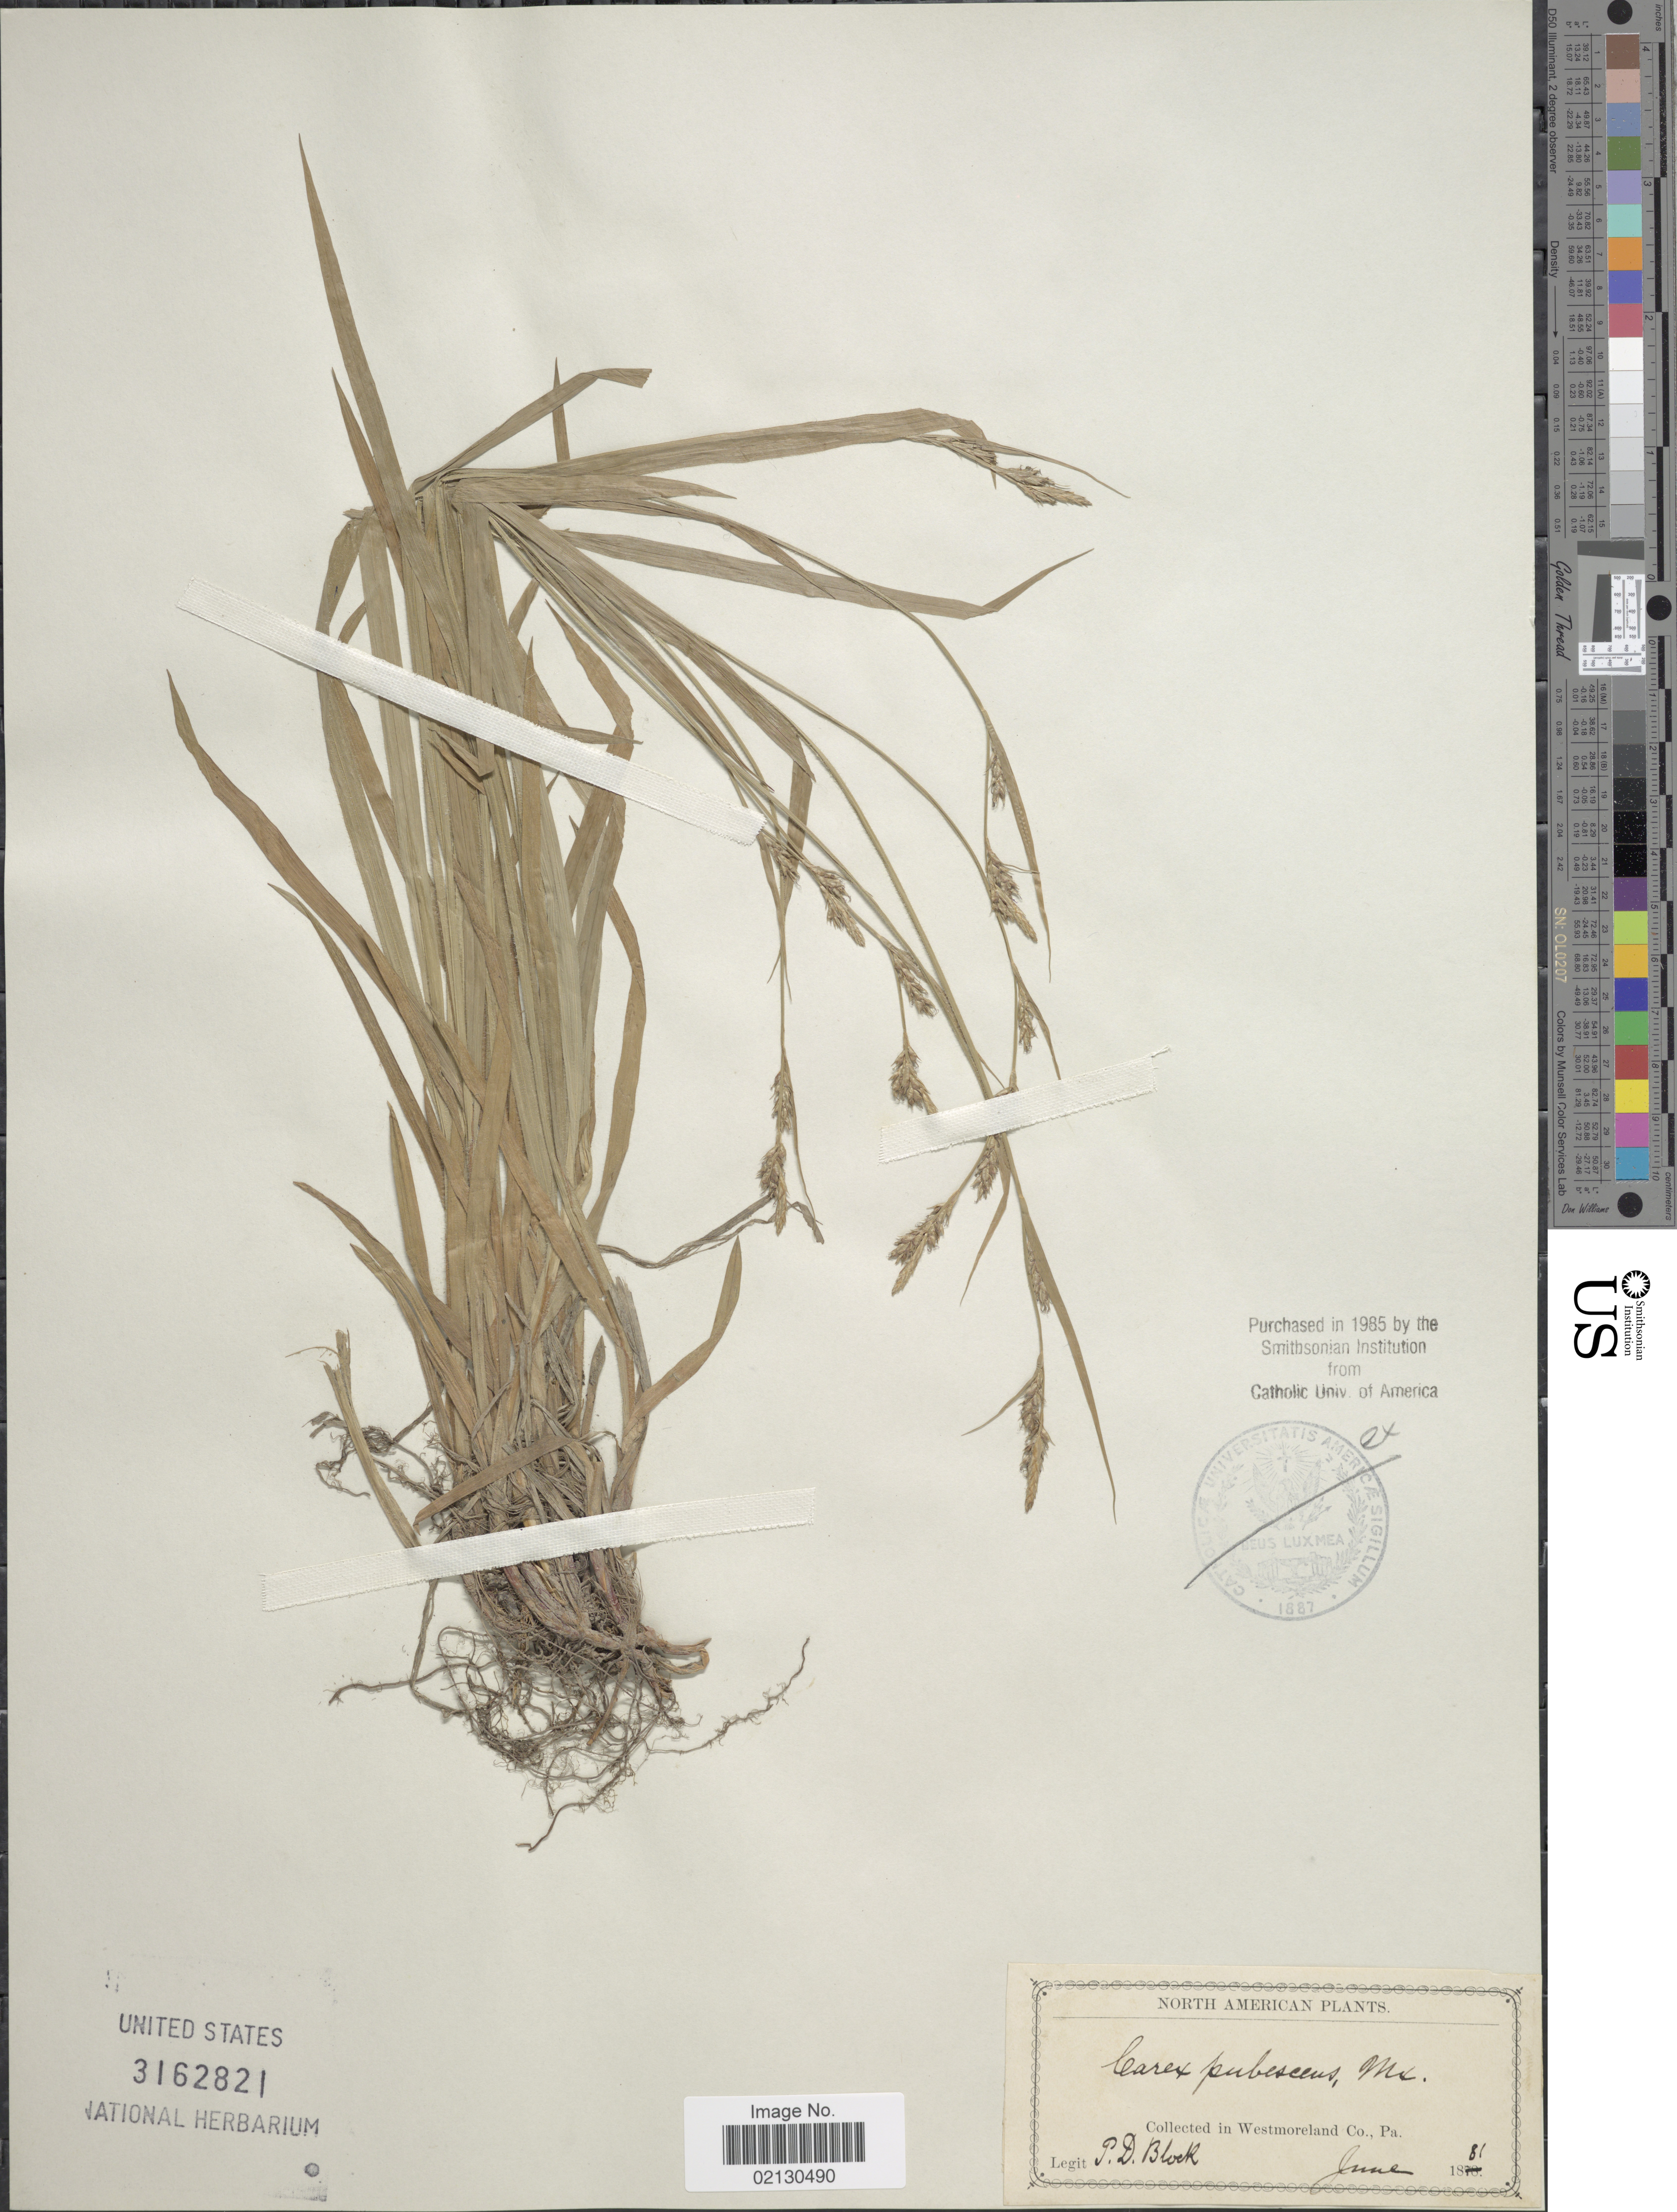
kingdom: Plantae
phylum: Tracheophyta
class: Liliopsida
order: Poales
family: Cyperaceae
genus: Carex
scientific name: Carex hirtifolia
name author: Mack.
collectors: P. De Block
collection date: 1881-06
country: United States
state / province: Pennsylvania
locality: Westmoreland Co.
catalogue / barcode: US 3162821